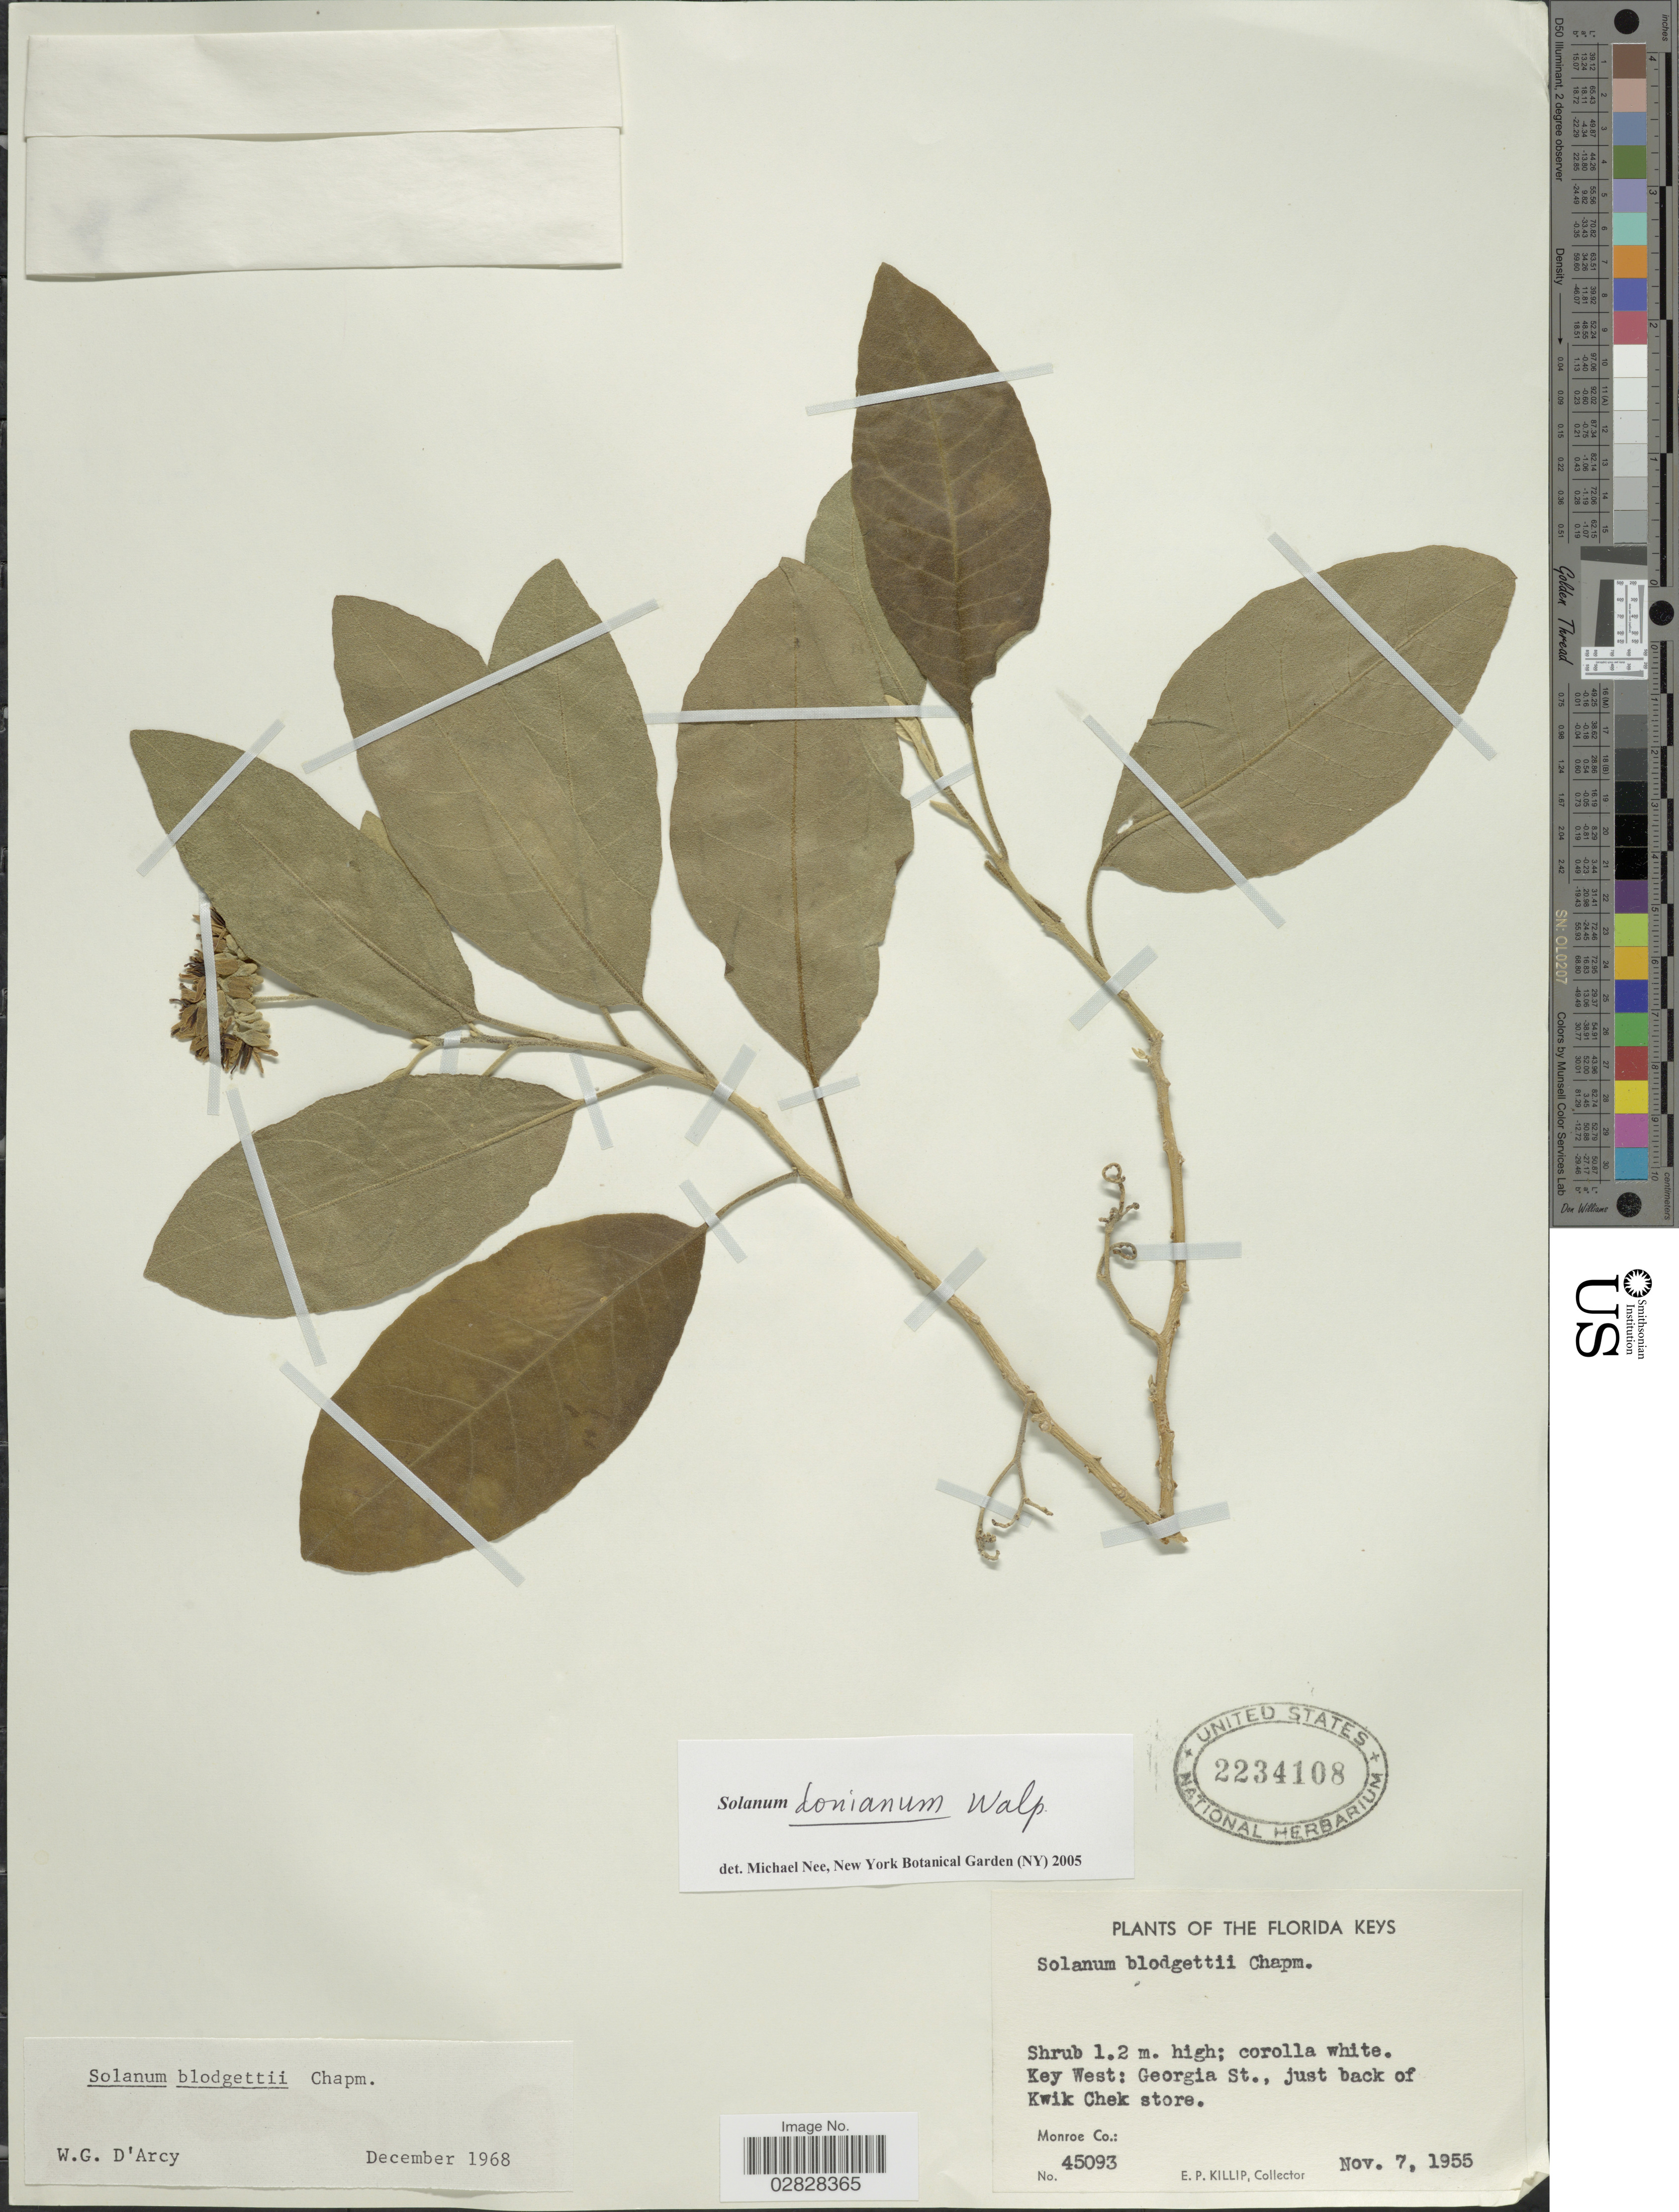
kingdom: Plantae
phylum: Tracheophyta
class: Magnoliopsida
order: Solanales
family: Solanaceae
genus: Solanum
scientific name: Solanum donianum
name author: Walp.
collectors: E. P. Killip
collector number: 45093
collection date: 1955-11-07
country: United States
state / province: Florida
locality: Florida Keys. Key West: Georgia St., just back of Kwik Chek store. Monroe Co.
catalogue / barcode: US 2234108